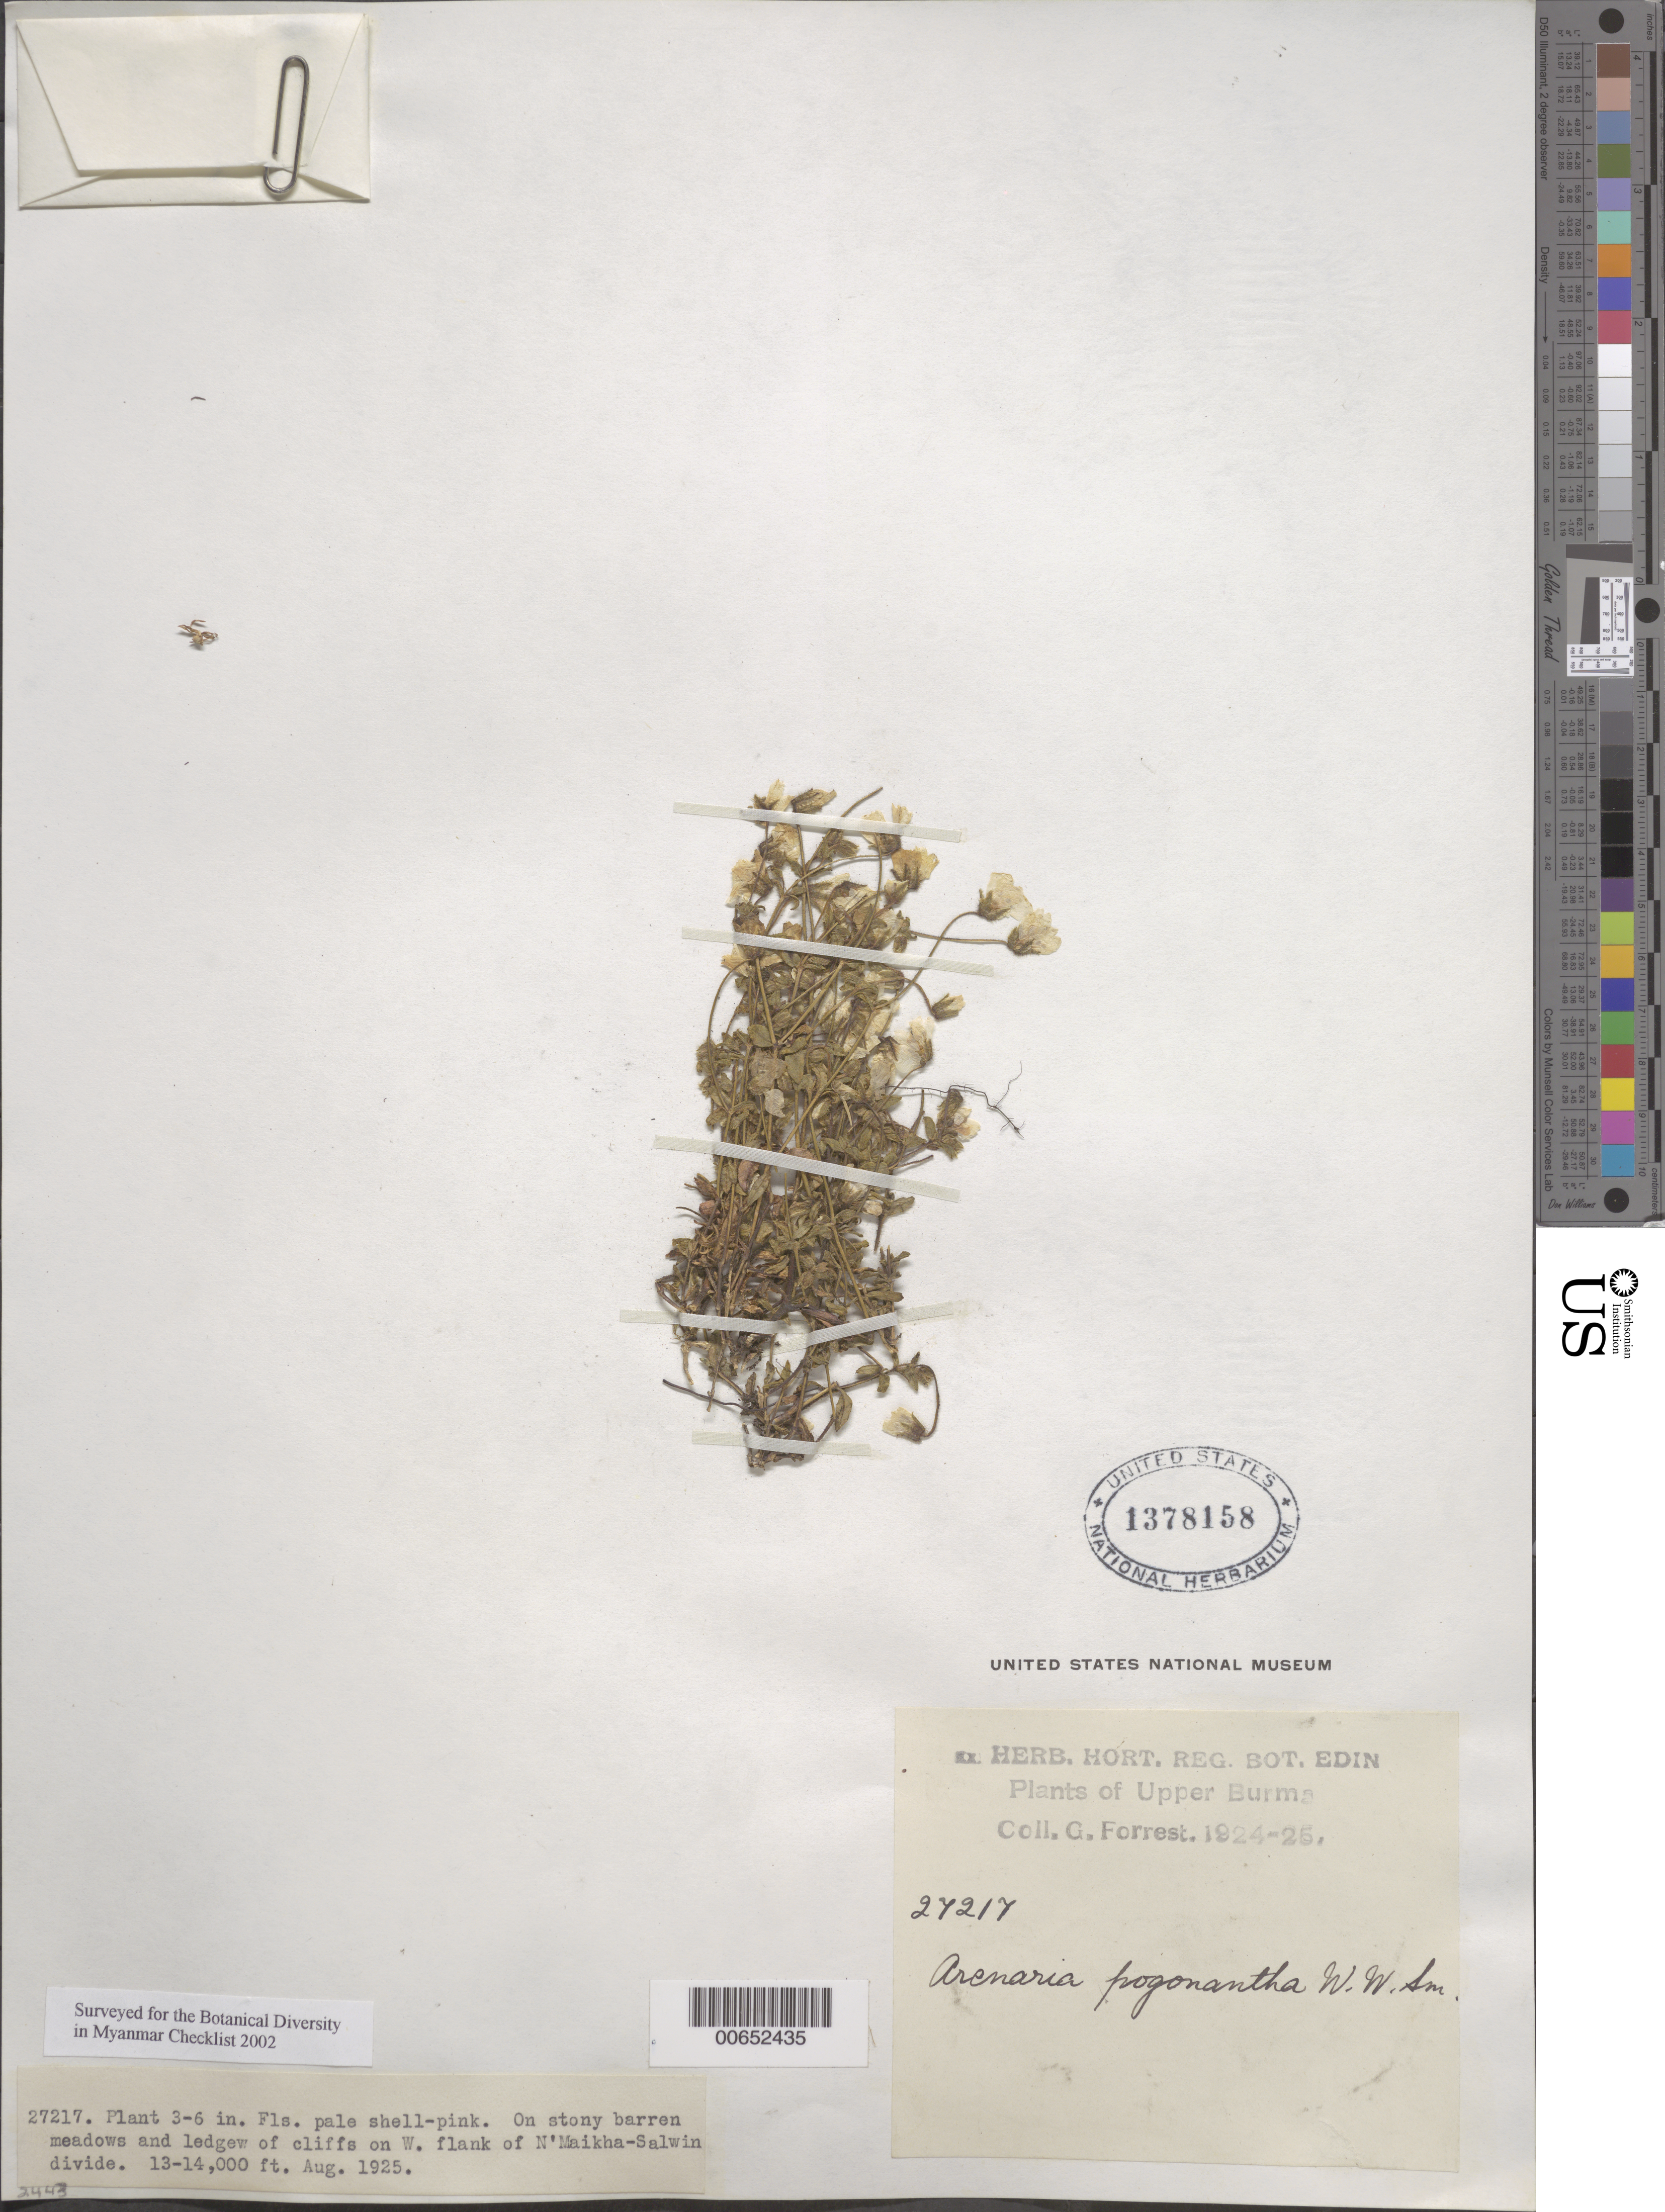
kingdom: Plantae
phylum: Tracheophyta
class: Magnoliopsida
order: Caryophyllales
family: Caryophyllaceae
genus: Odontostemma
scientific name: Odontostemma pogonanthum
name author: (W.W. Sm.) Sadeghian & Zarre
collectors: G. Forrest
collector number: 27217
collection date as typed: Aug 1925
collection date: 1925-08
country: Myanmar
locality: Upper Burma, W flank of N'Maikha-Salwin Divide.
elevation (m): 3962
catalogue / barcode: US 1378158